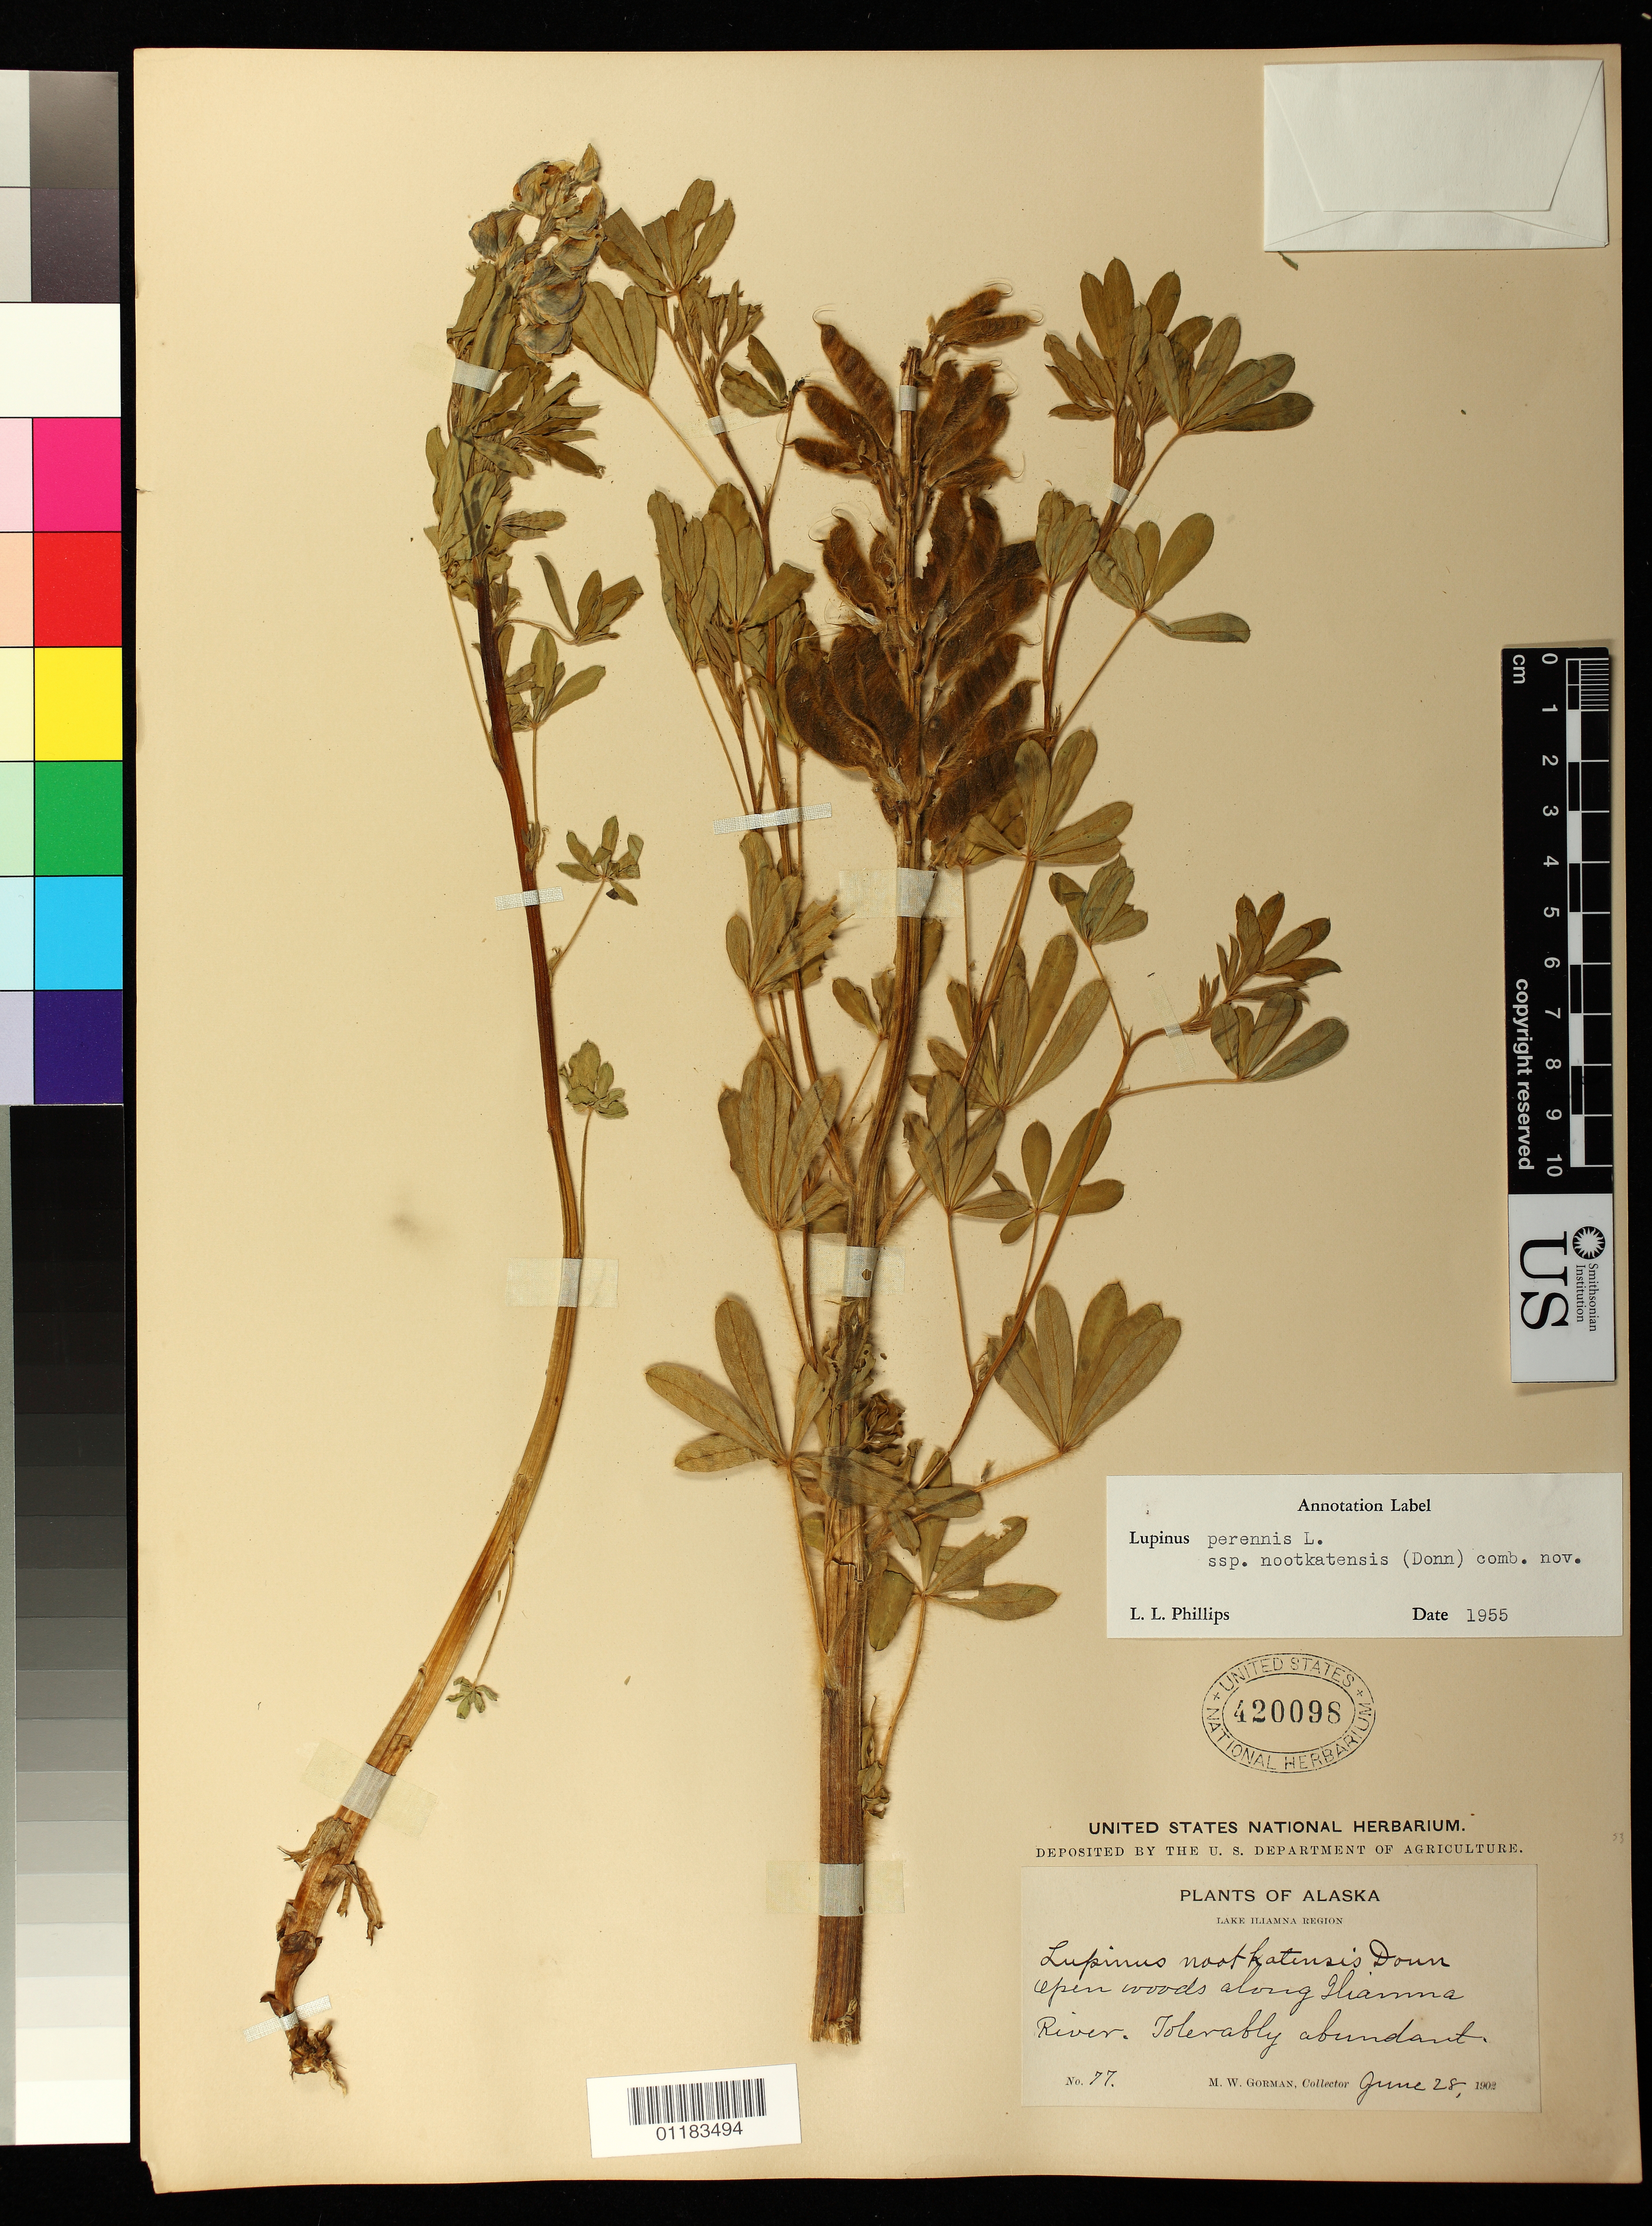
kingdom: Plantae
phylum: Tracheophyta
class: Magnoliopsida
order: Fabales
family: Fabaceae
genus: Lupinus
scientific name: Lupinus perennis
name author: L.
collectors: M. W. Gorman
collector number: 77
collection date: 1902-06-28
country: United States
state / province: Alaska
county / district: Lake and Peninsula Borough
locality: Open woods along Iliamna River. Tolerably abundant.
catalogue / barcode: US 420098